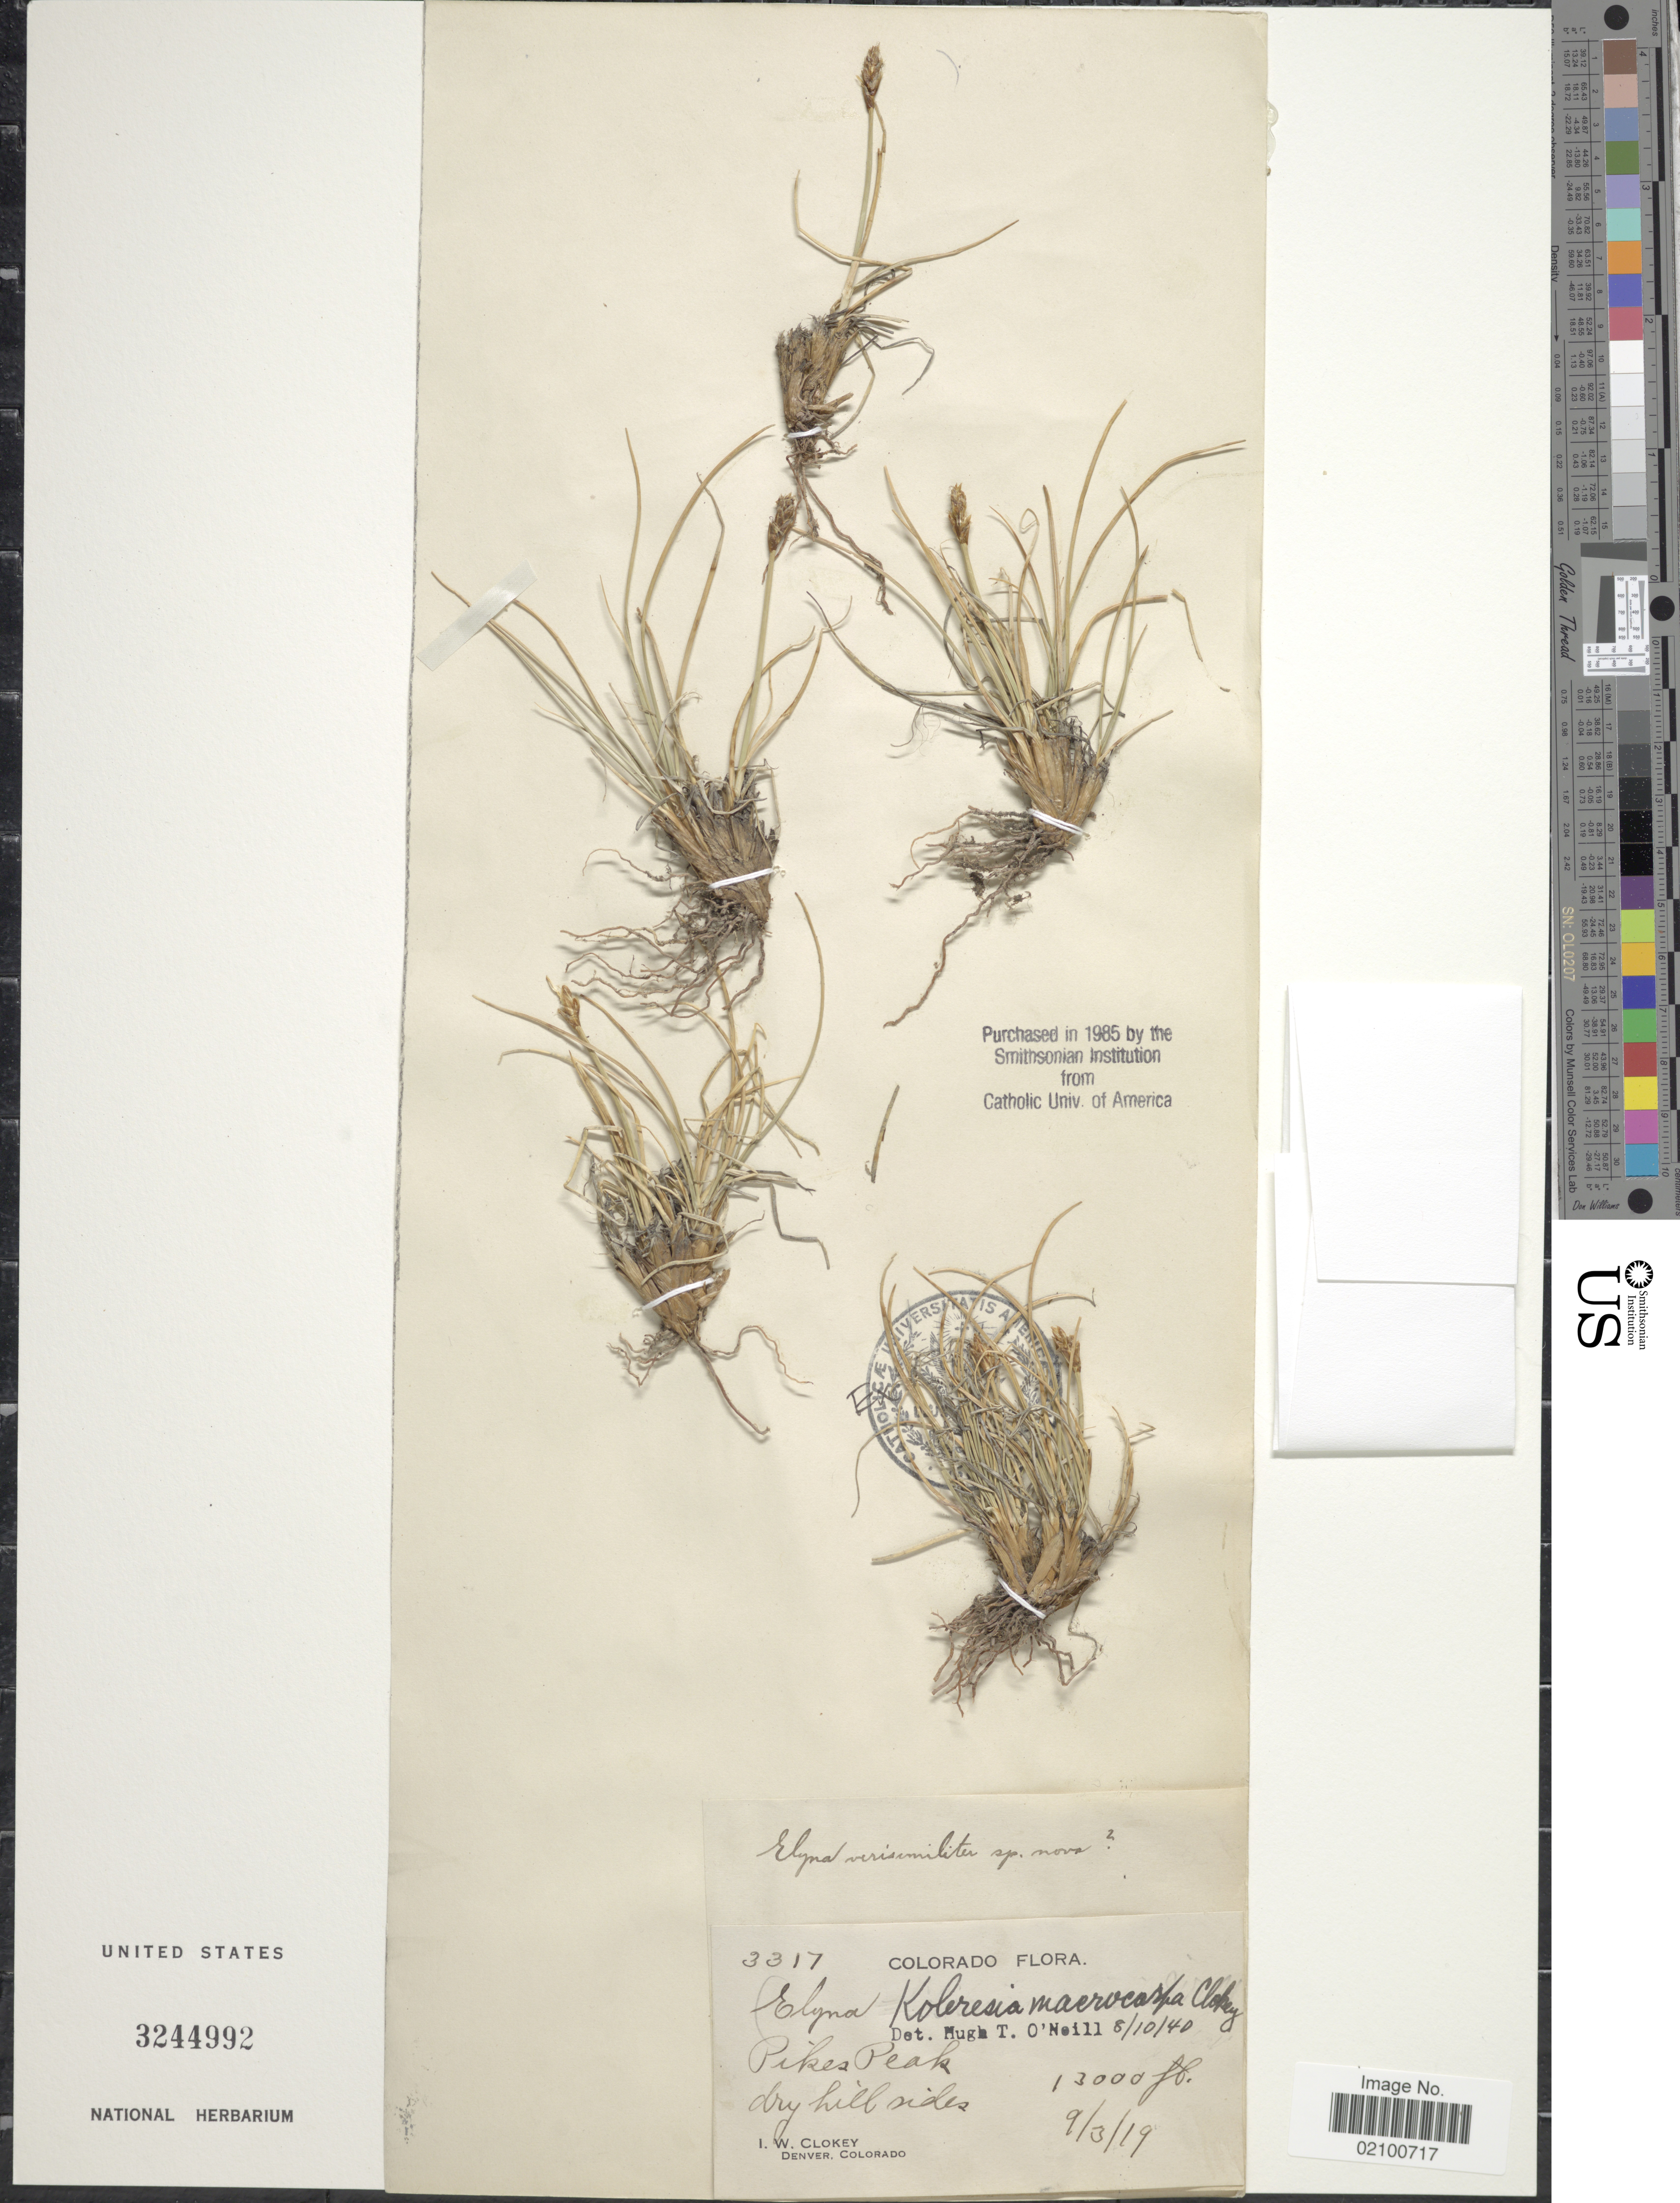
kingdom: Plantae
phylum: Tracheophyta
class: Liliopsida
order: Poales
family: Cyperaceae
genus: Carex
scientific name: Carex borealipolaris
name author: S.R. Zhang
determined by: Strong, M. T., (US), Smithsonian Institution - National Museum of Natural History (UNITED STATES)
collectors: I. W. Clokey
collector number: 3317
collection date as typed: Transcribed d/m/y: 3/9/19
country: United States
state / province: Colorado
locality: Pikes Peak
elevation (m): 3962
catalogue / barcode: US 3244992